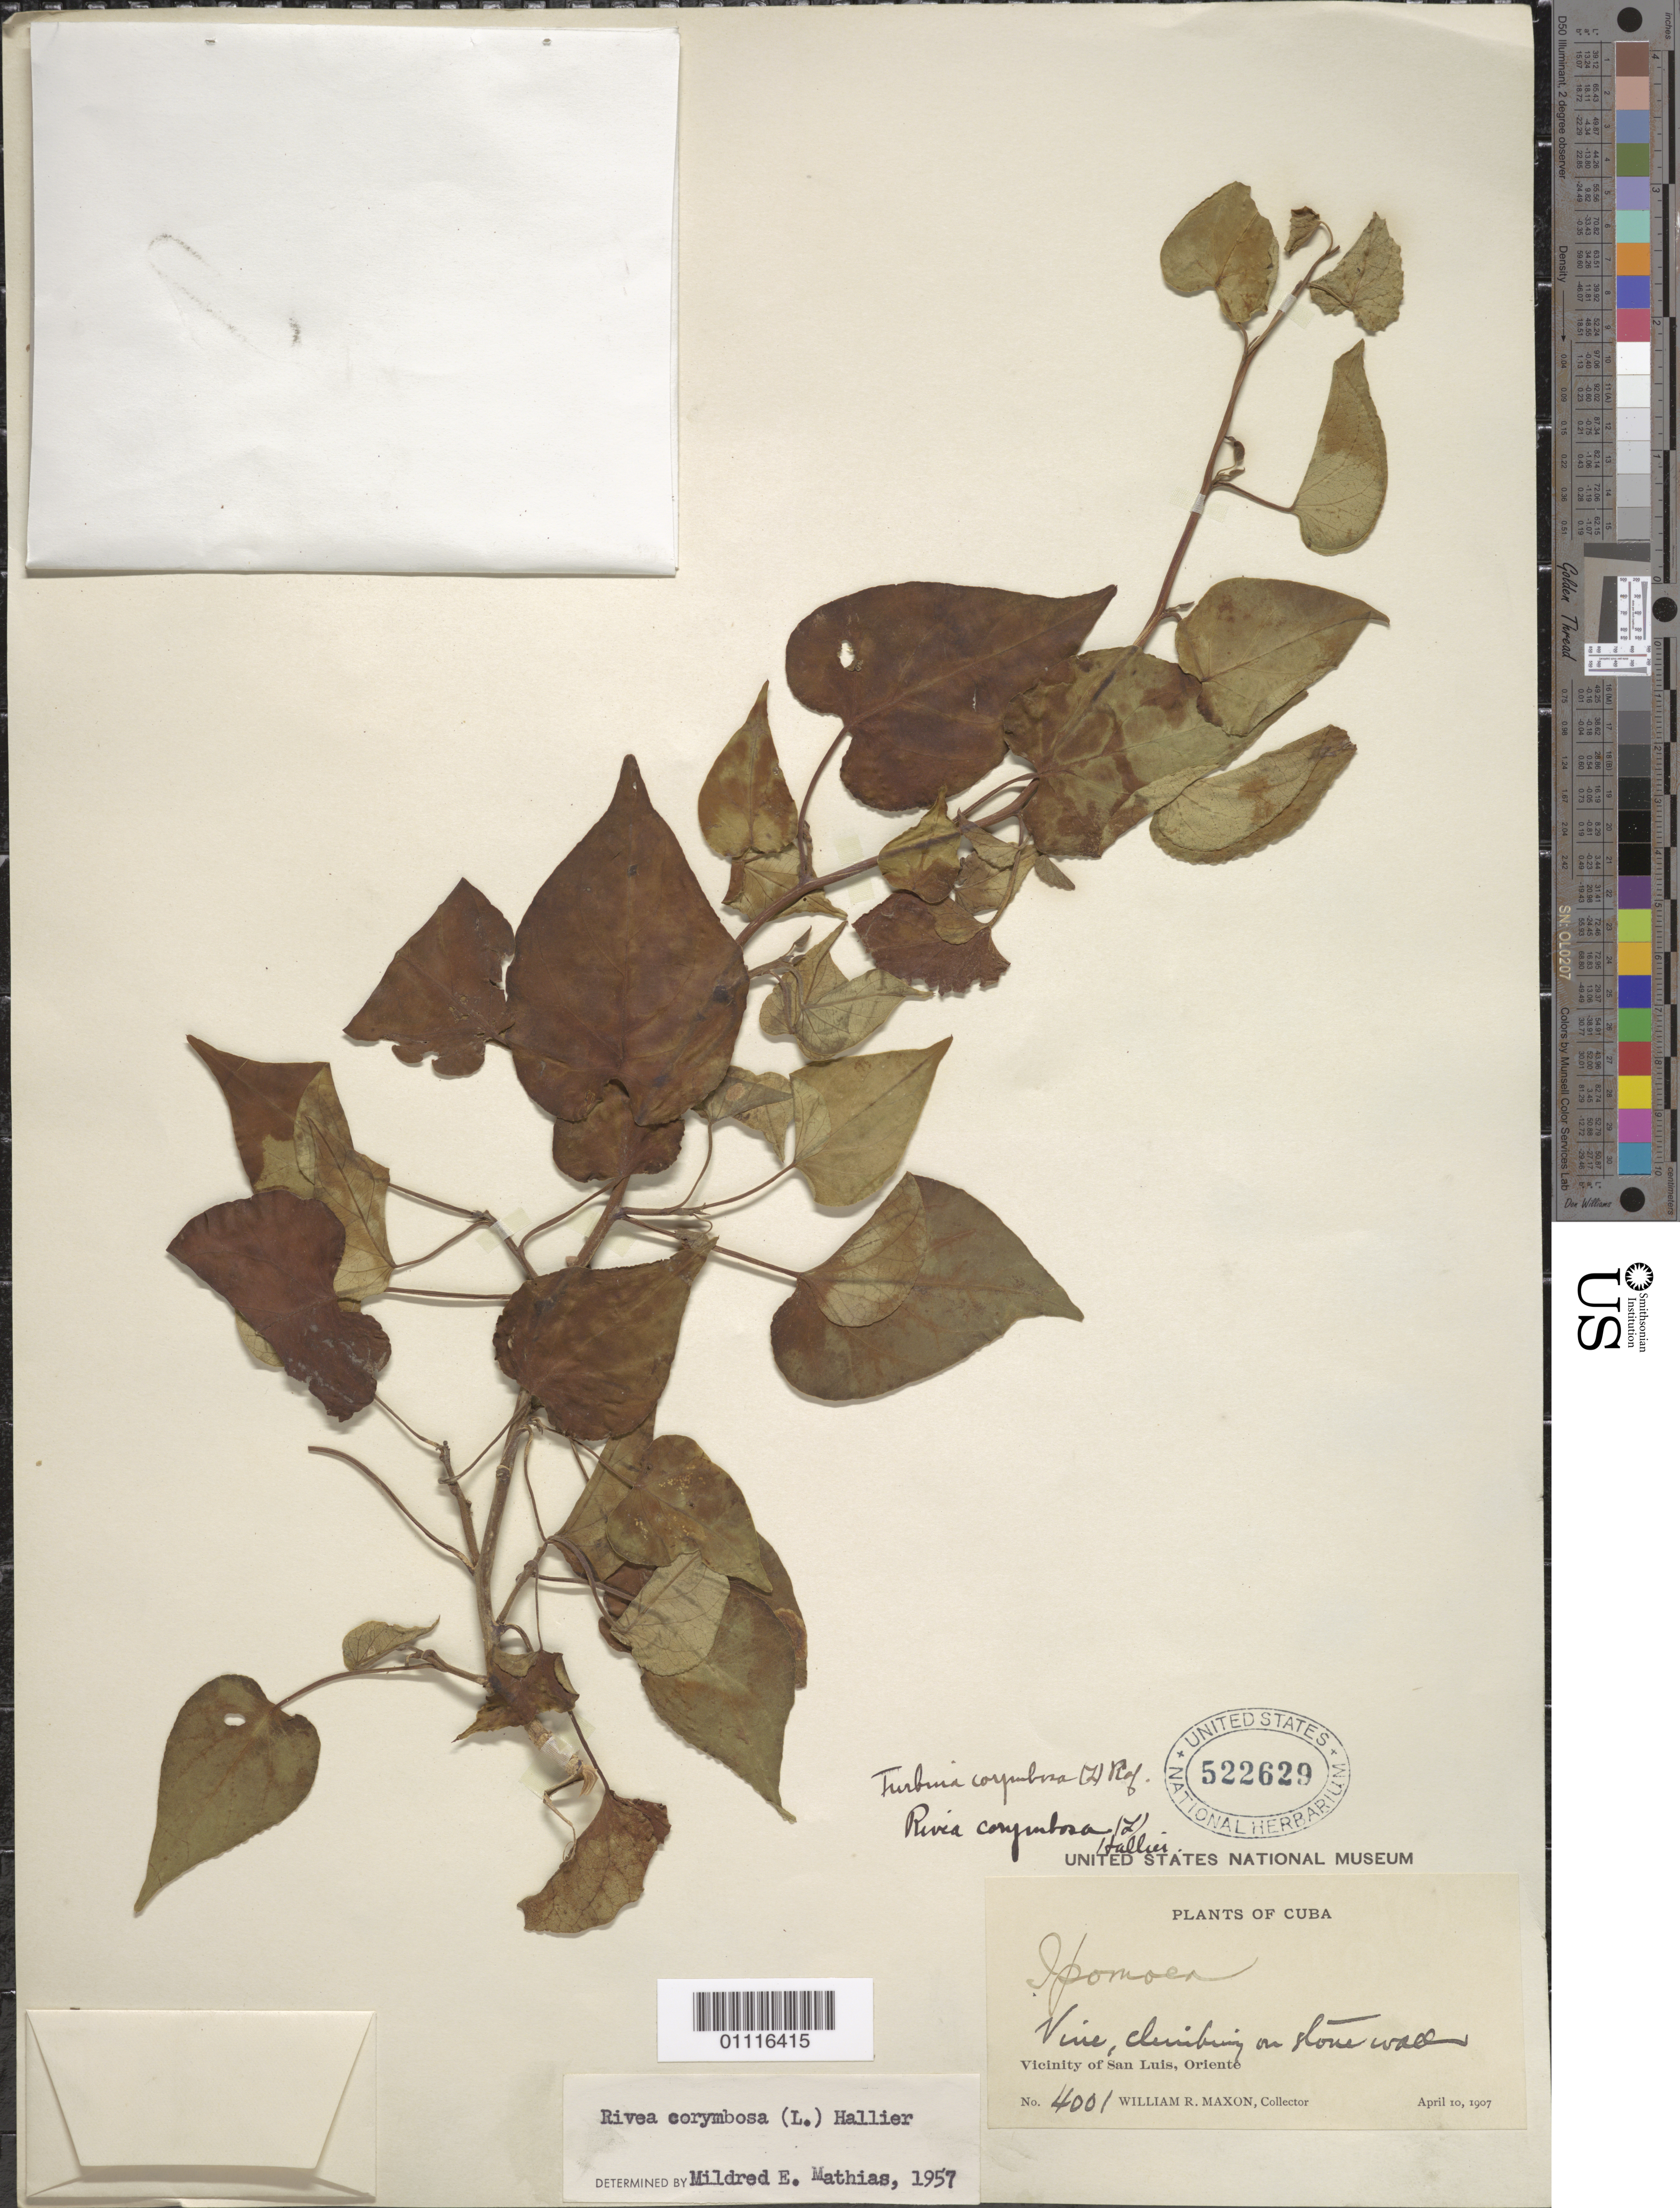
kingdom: Plantae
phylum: Tracheophyta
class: Magnoliopsida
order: Solanales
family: Convolvulaceae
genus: Turbina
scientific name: Turbina corymbosa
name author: (L.) Raf.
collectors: W. R. Maxon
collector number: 4001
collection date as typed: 10 Apr 1907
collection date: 1907-04-10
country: Cuba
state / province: Santiago de Cuba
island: Cuba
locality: Vicinity of San Luis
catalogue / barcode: US 522629